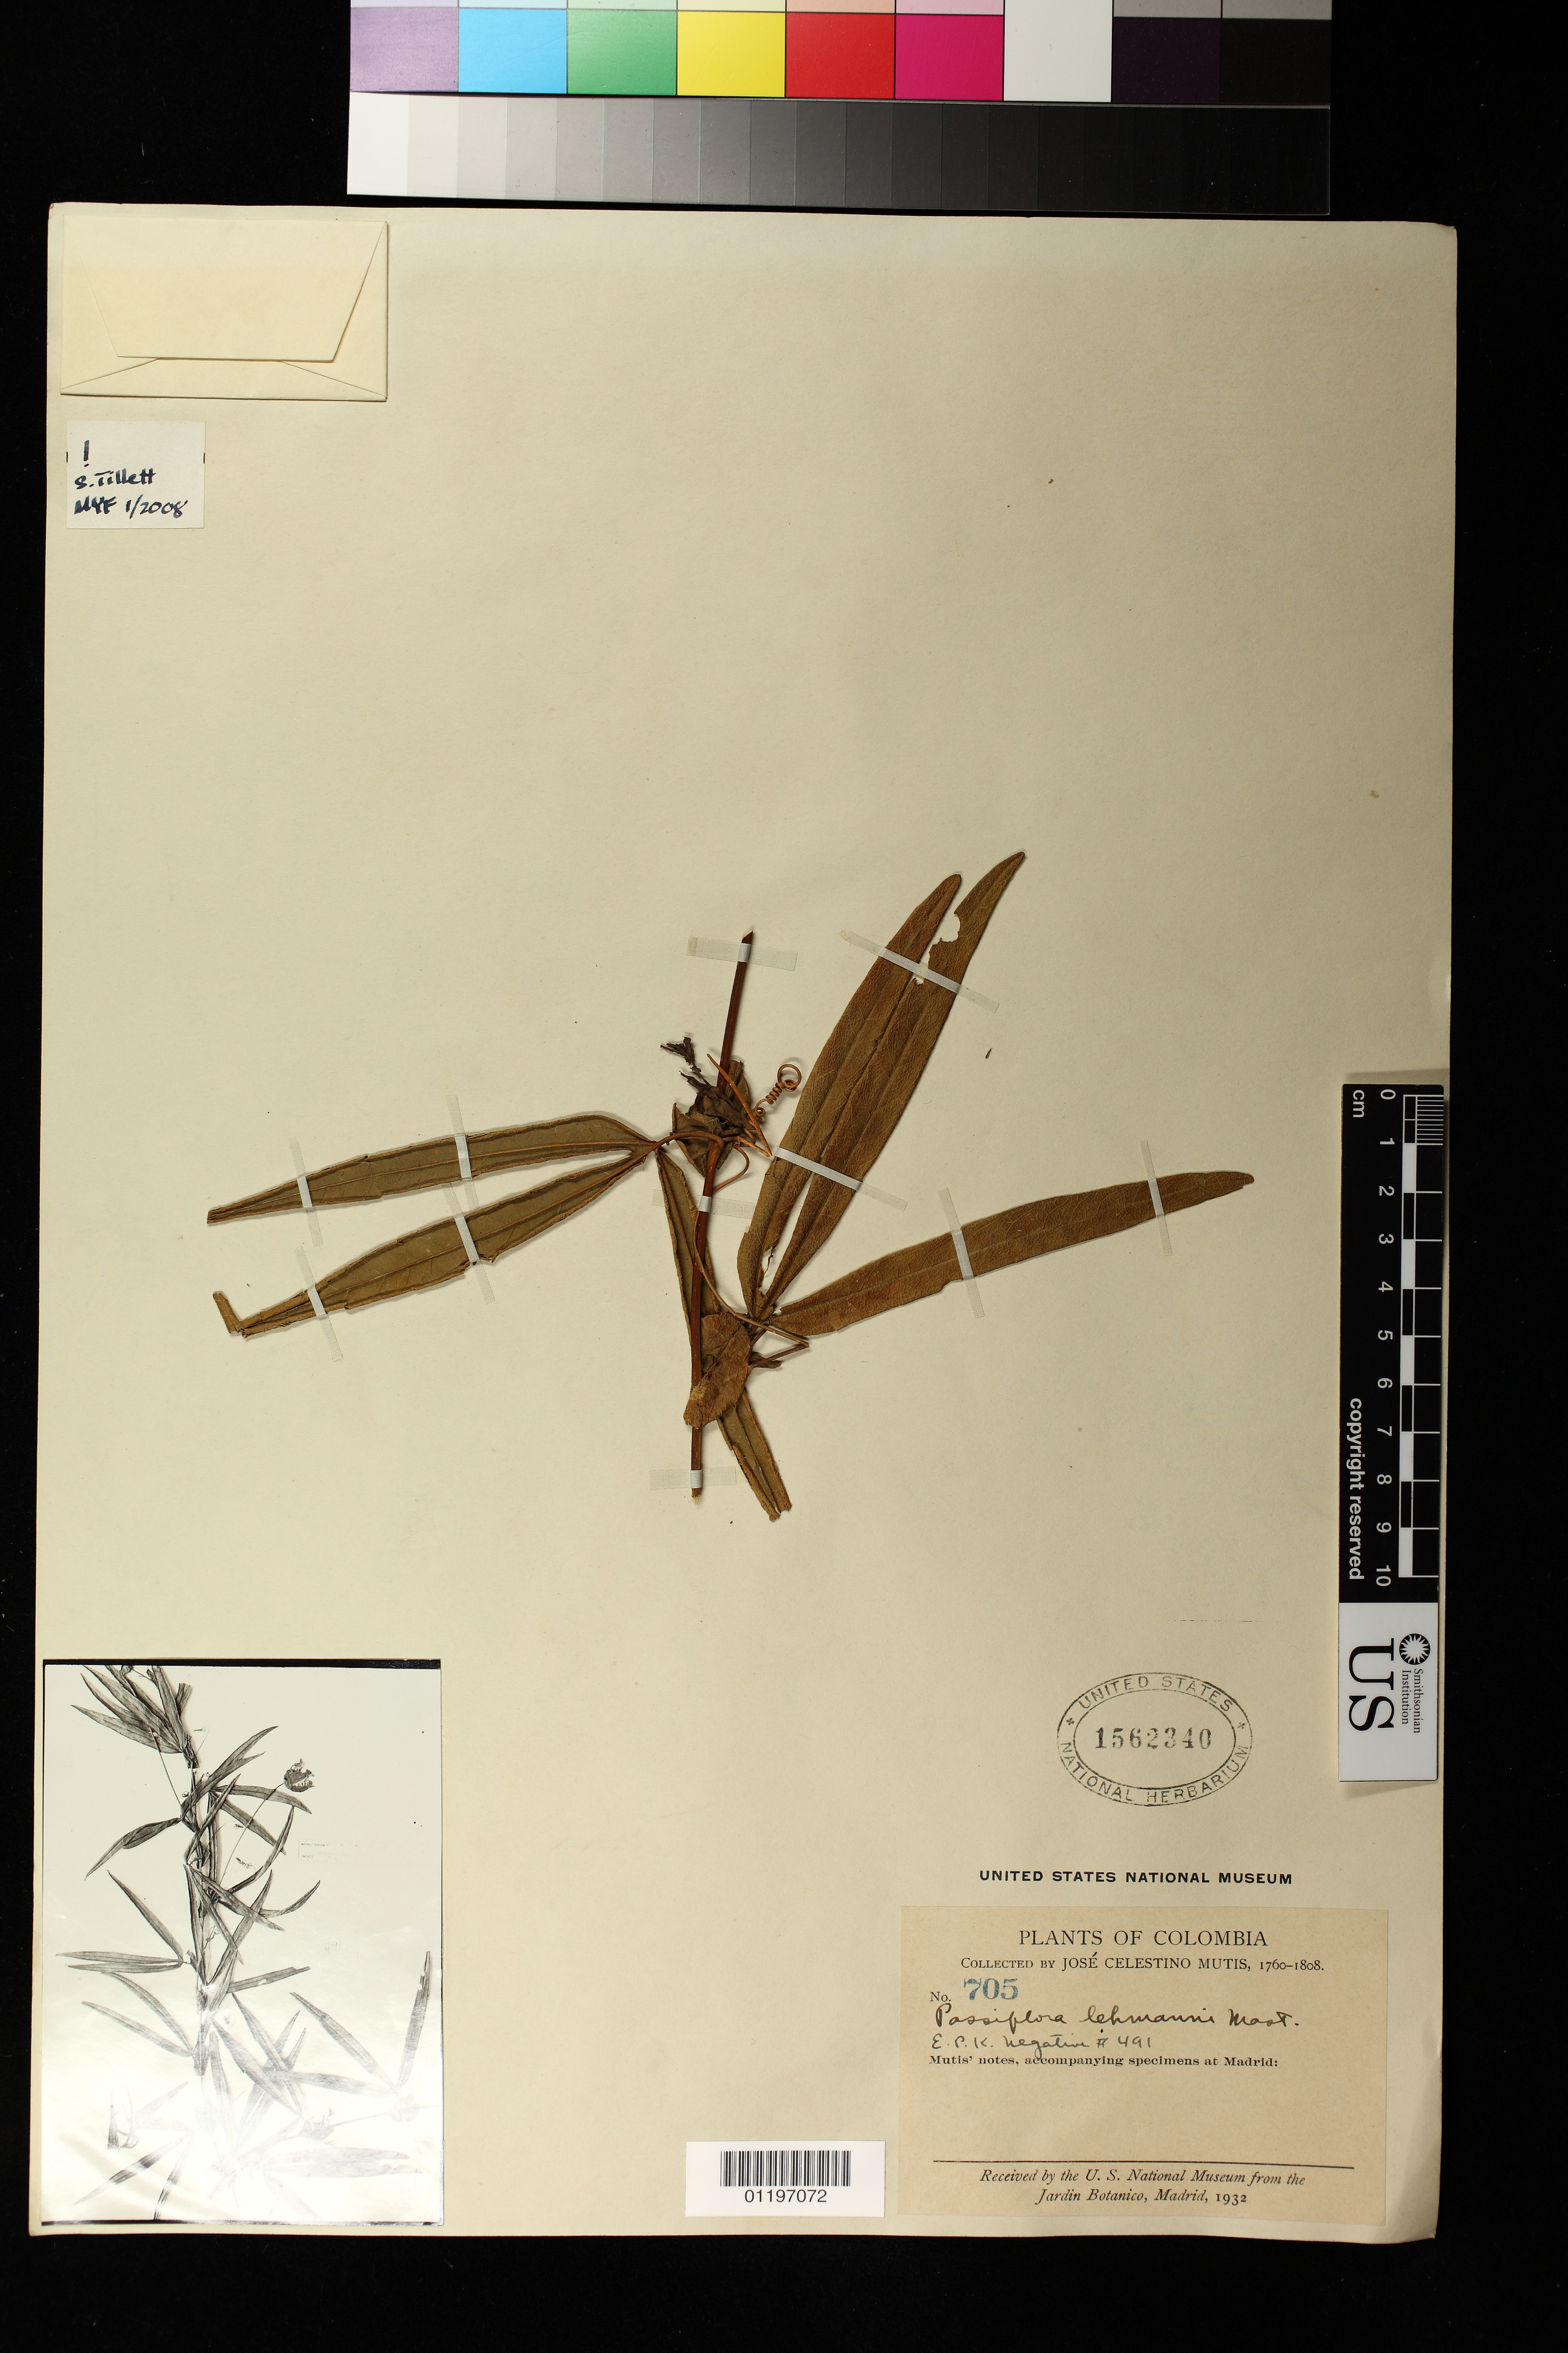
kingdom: Plantae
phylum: Tracheophyta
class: Magnoliopsida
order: Malpighiales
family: Passifloraceae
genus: Passiflora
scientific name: Passiflora lehmanni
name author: Mast.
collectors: J. C. B. Mutis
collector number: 705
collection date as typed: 1760 to -- --- 1808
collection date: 1760/1808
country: Colombia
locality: Mutis' notes accompany specimens at Madrid.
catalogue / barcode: US 1562340